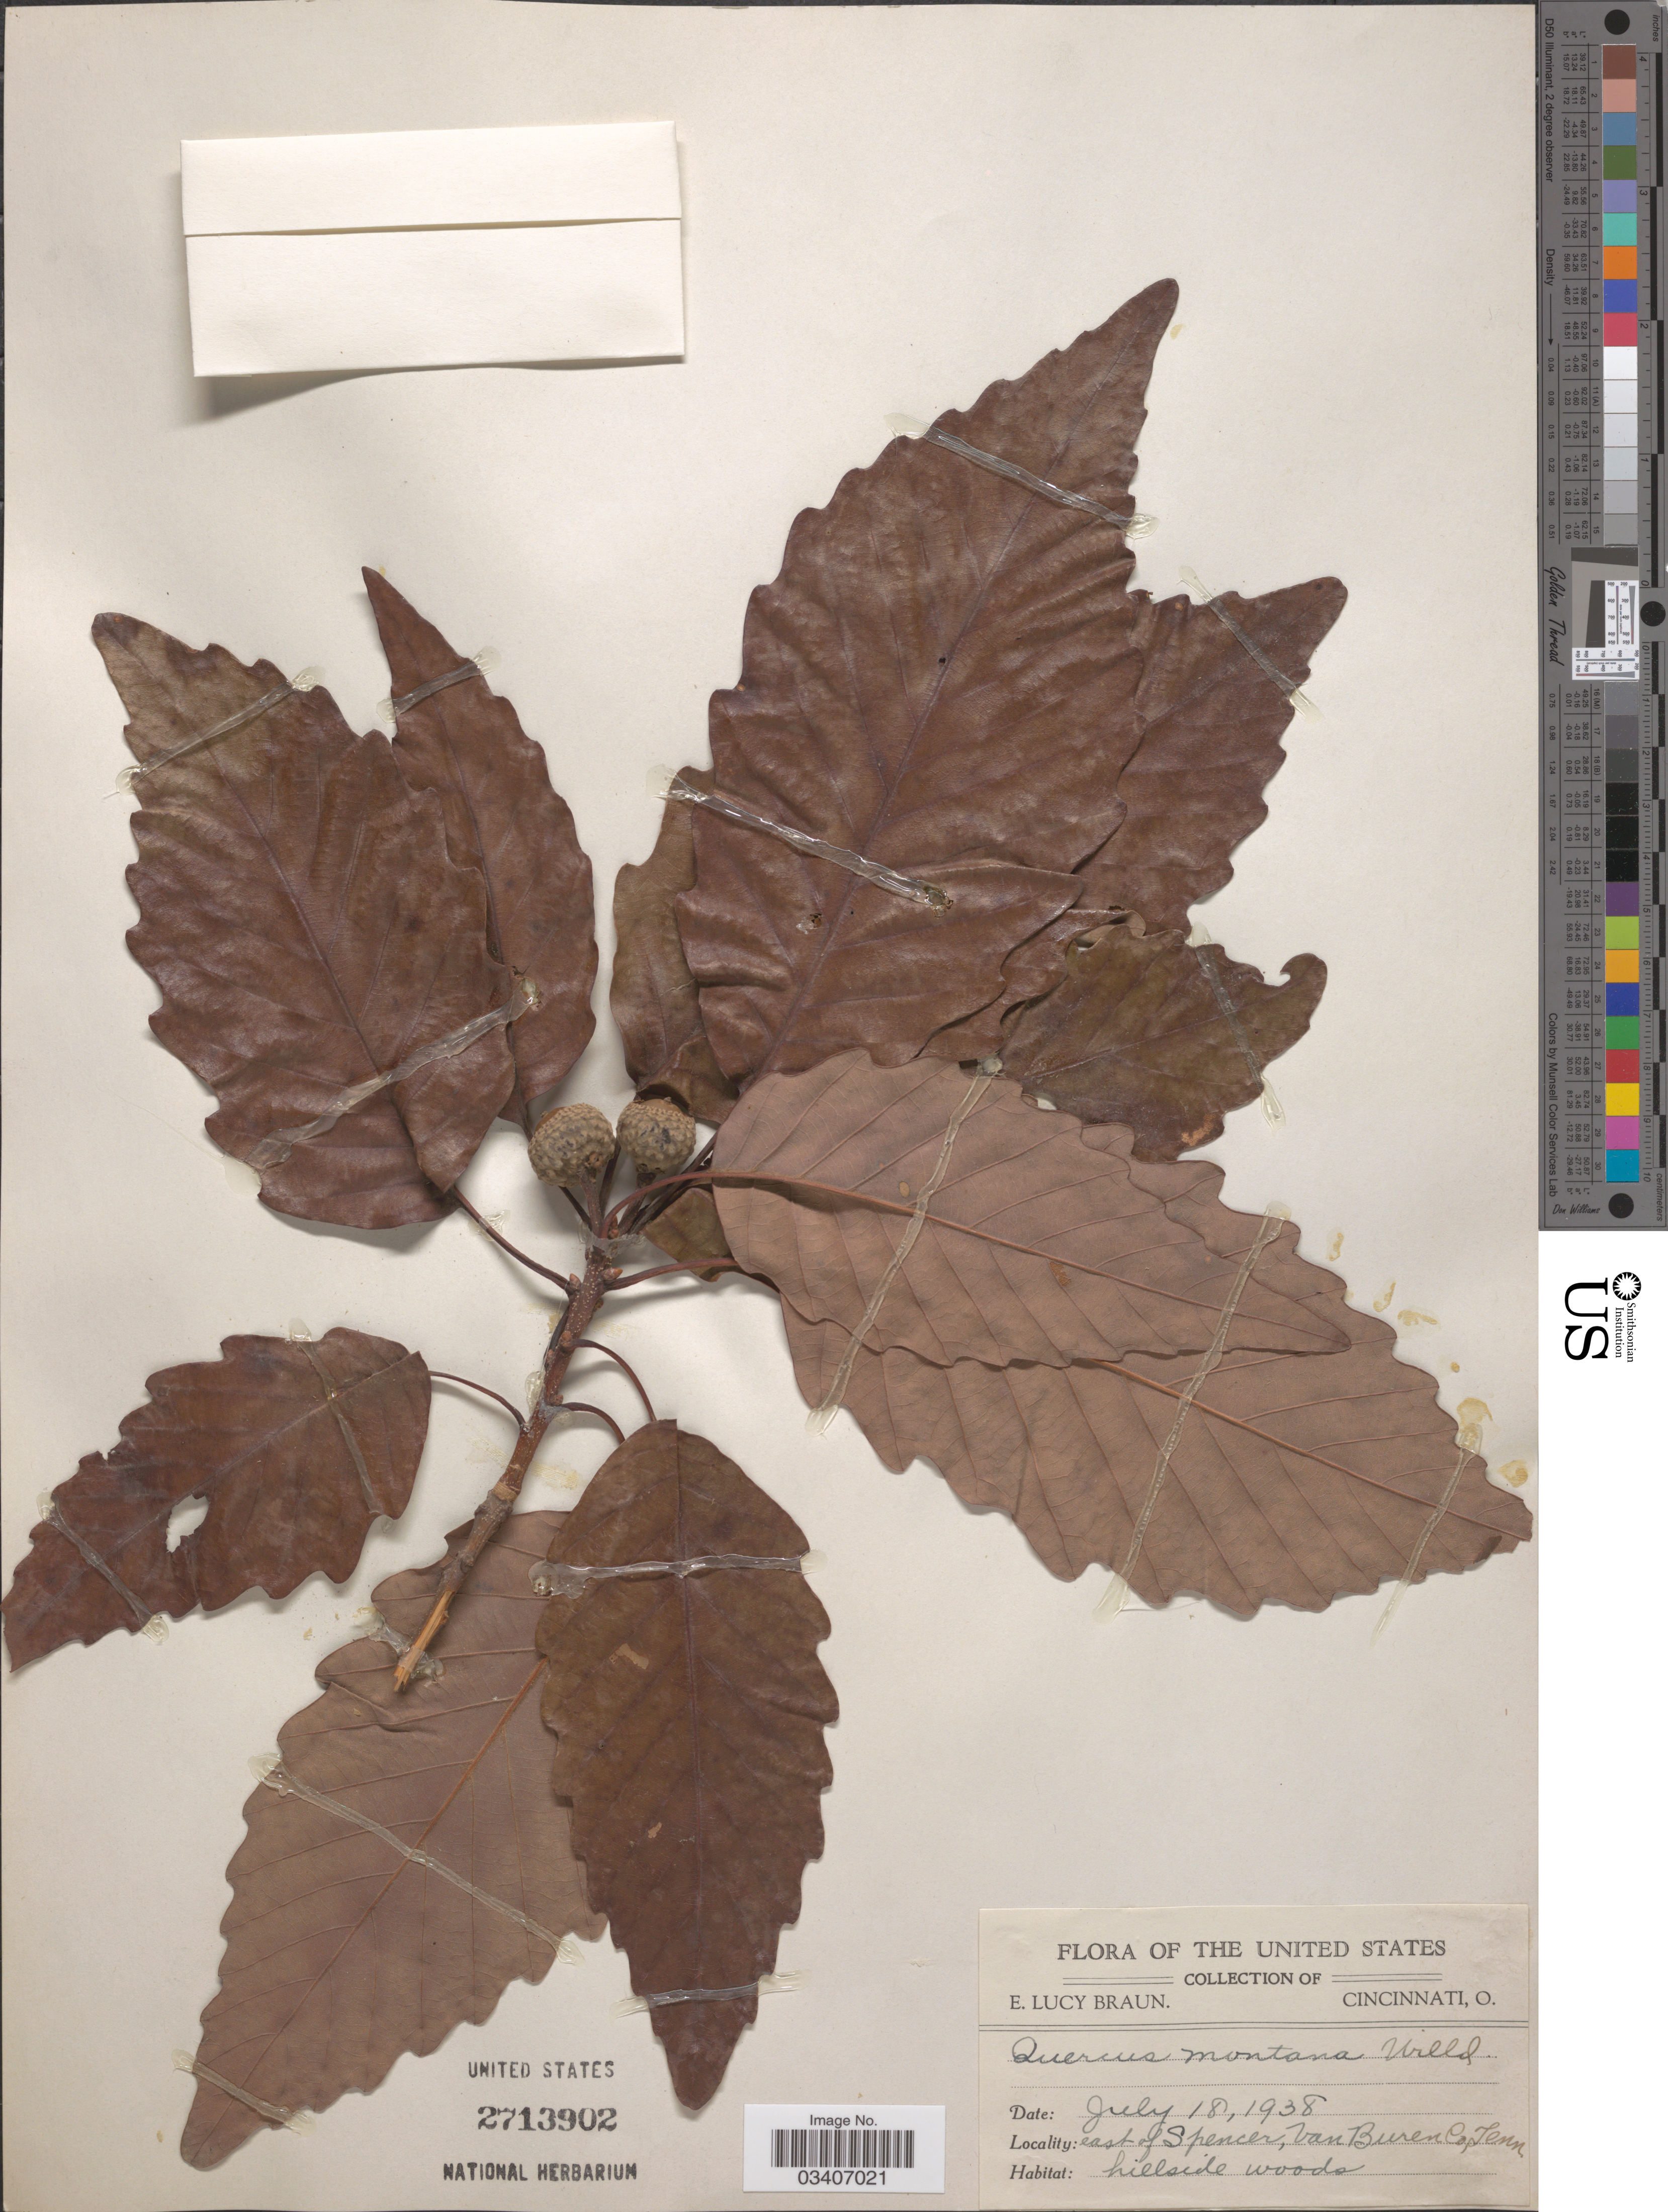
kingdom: Plantae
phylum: Tracheophyta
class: Magnoliopsida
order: Fagales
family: Fagaceae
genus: Quercus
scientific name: Quercus montana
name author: Willd.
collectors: E. L. Braun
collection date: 1938-07-18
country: United States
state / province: Tennessee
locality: East of Spencer, Van Buren Co.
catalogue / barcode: US 2713902